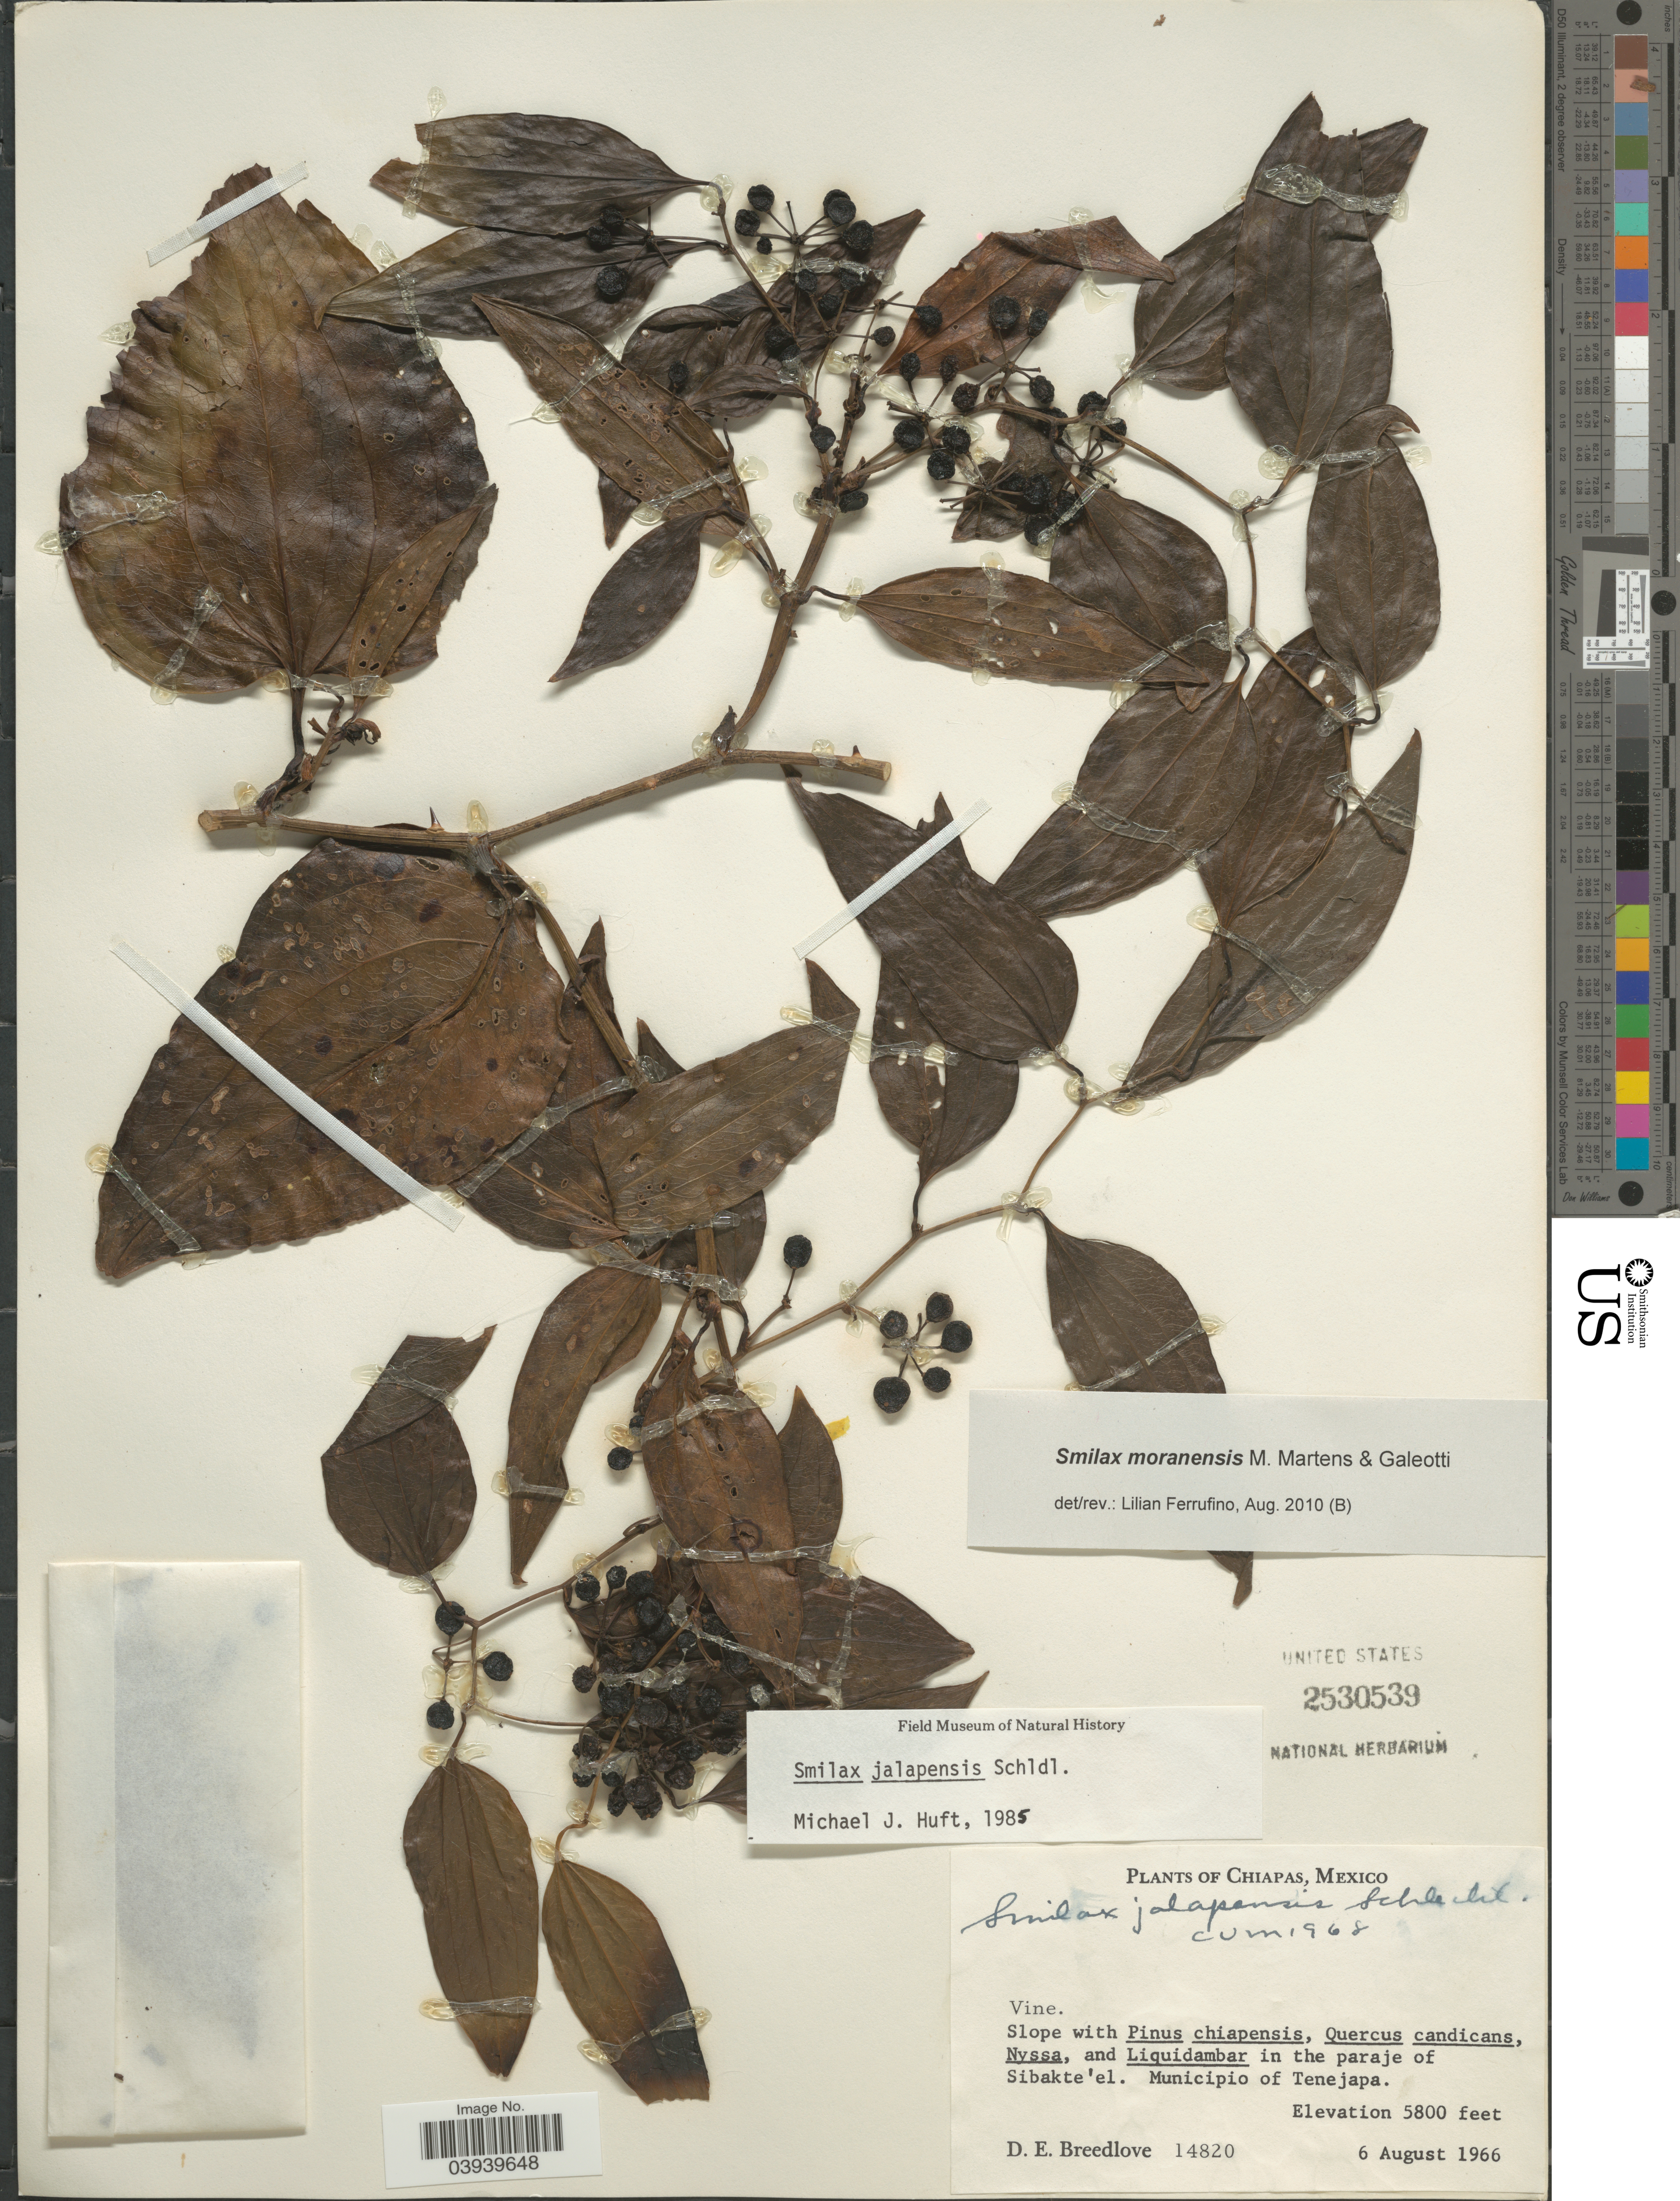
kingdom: Plantae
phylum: Tracheophyta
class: Liliopsida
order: Liliales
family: Smilacaceae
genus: Smilax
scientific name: Smilax moranensis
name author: M. Martens & Galeotti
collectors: D. E. Breedlove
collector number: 14820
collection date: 1966-08-06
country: Mexico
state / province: Chiapas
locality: In the paraje of Sibakte'el. Municipio of Tenejapa.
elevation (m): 1768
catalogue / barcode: US 2530539